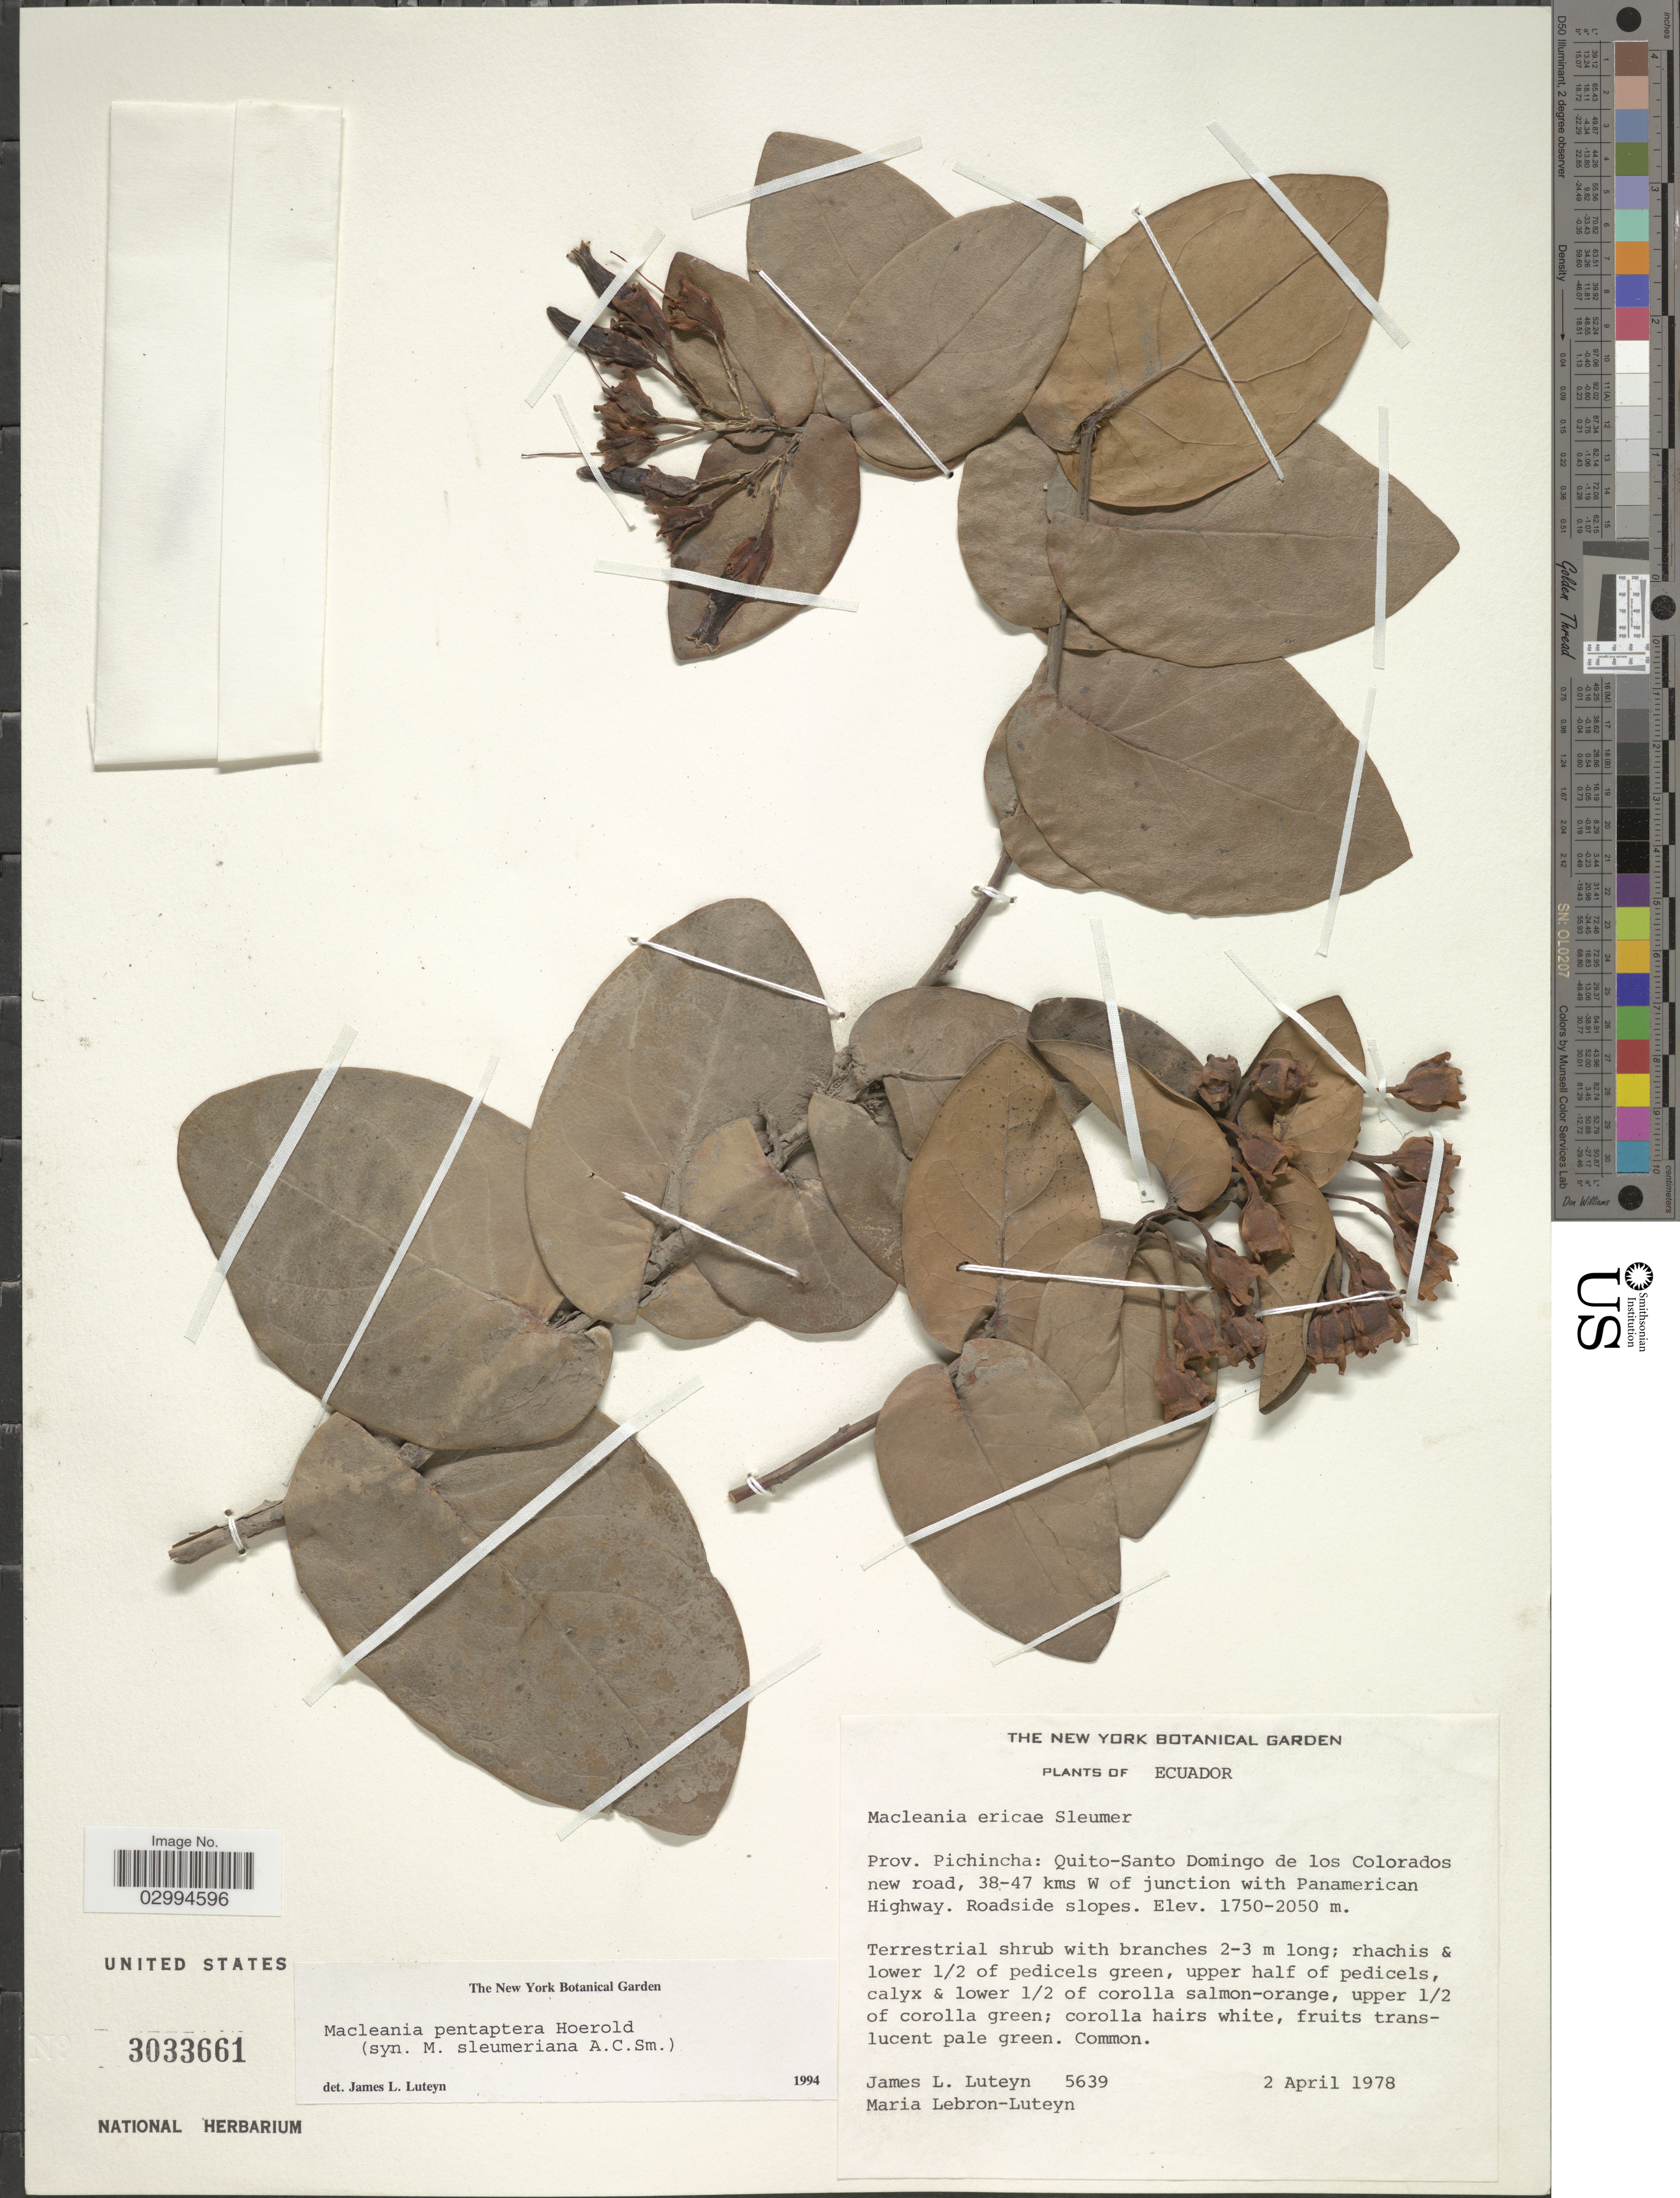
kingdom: Plantae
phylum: Tracheophyta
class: Magnoliopsida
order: Ericales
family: Ericaceae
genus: Macleania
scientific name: Macleania pentaptera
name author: Hoerold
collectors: J. L. Luteyn & M. L. Lebrón-Luteyn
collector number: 5639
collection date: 1978-04-02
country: Ecuador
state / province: Pichincha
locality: Quito-Santo Domingo de los Colorados new road, 38-47 kms W of junction with Panamerican Highway.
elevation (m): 1750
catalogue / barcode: US 3033661